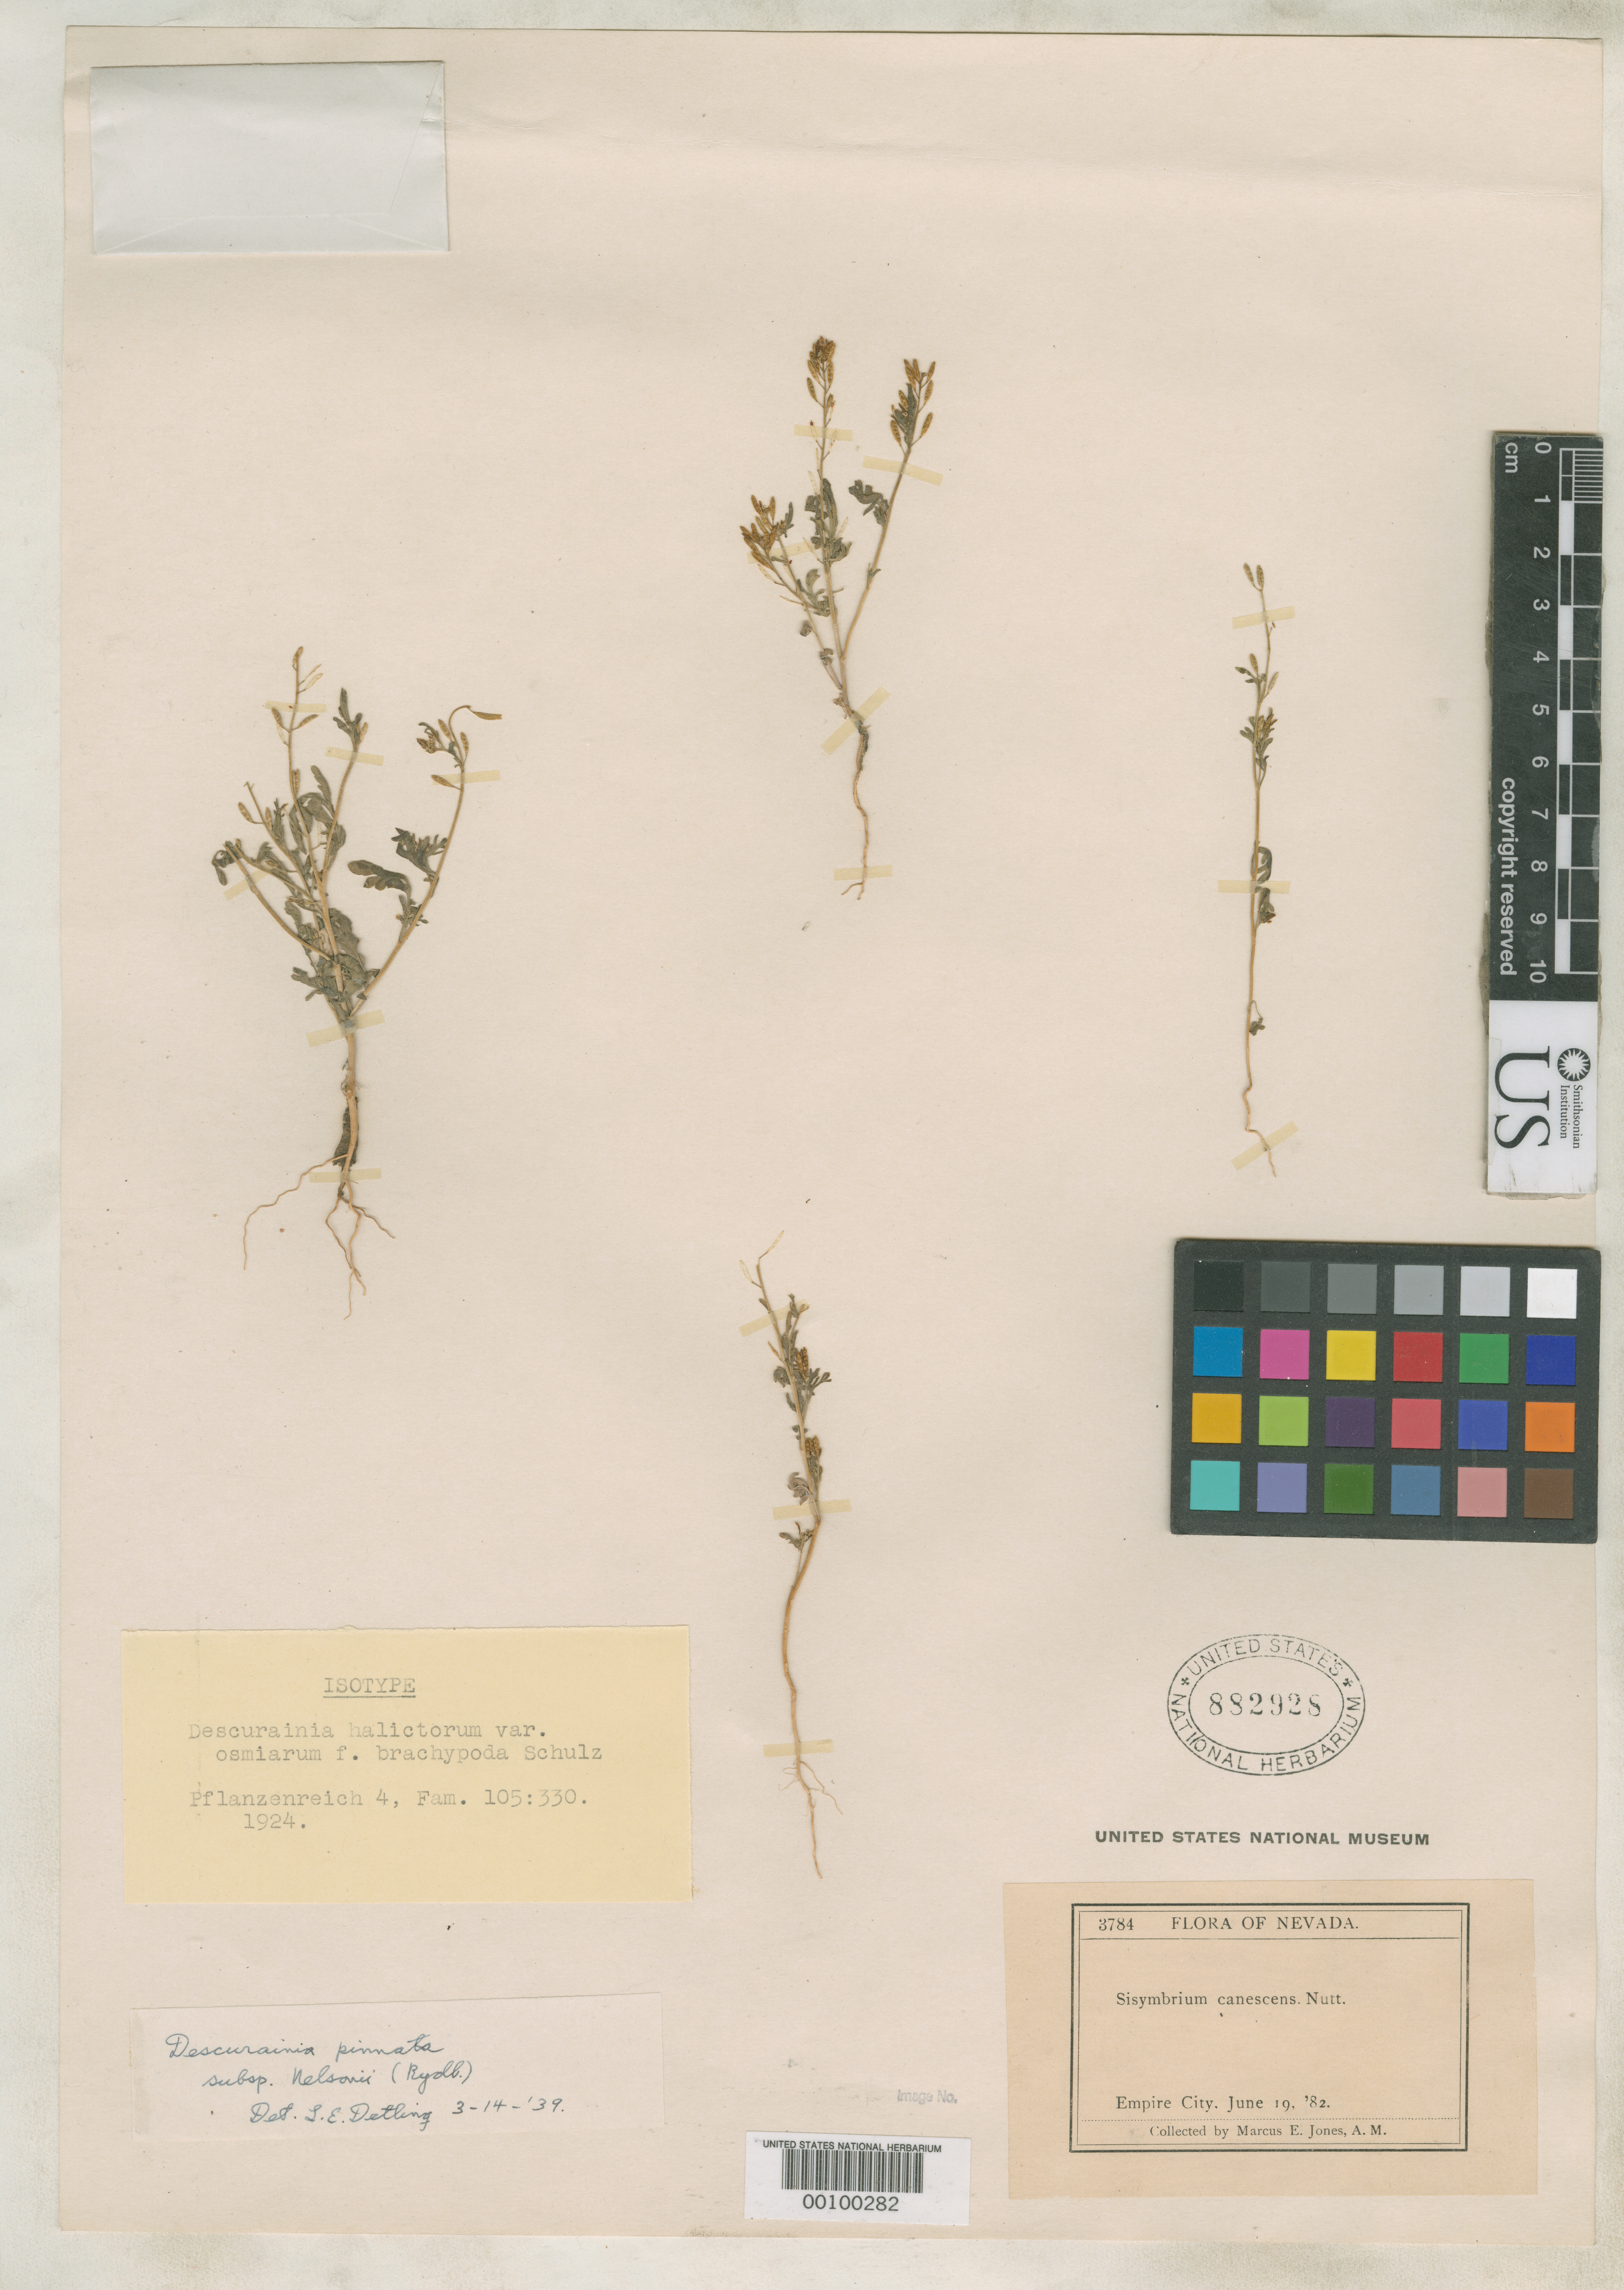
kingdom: Plantae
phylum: Tracheophyta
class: Magnoliopsida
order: Brassicales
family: Brassicaceae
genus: Descurainia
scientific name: Descurainia halictorum f. brachypoda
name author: O.E. Schulz in Engl.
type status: Isotype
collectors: M. E. Jones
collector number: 3784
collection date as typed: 19 Jun 1882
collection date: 1882-06-19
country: United States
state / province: Nevada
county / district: Washoe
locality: Empire City.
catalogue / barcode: US 882928